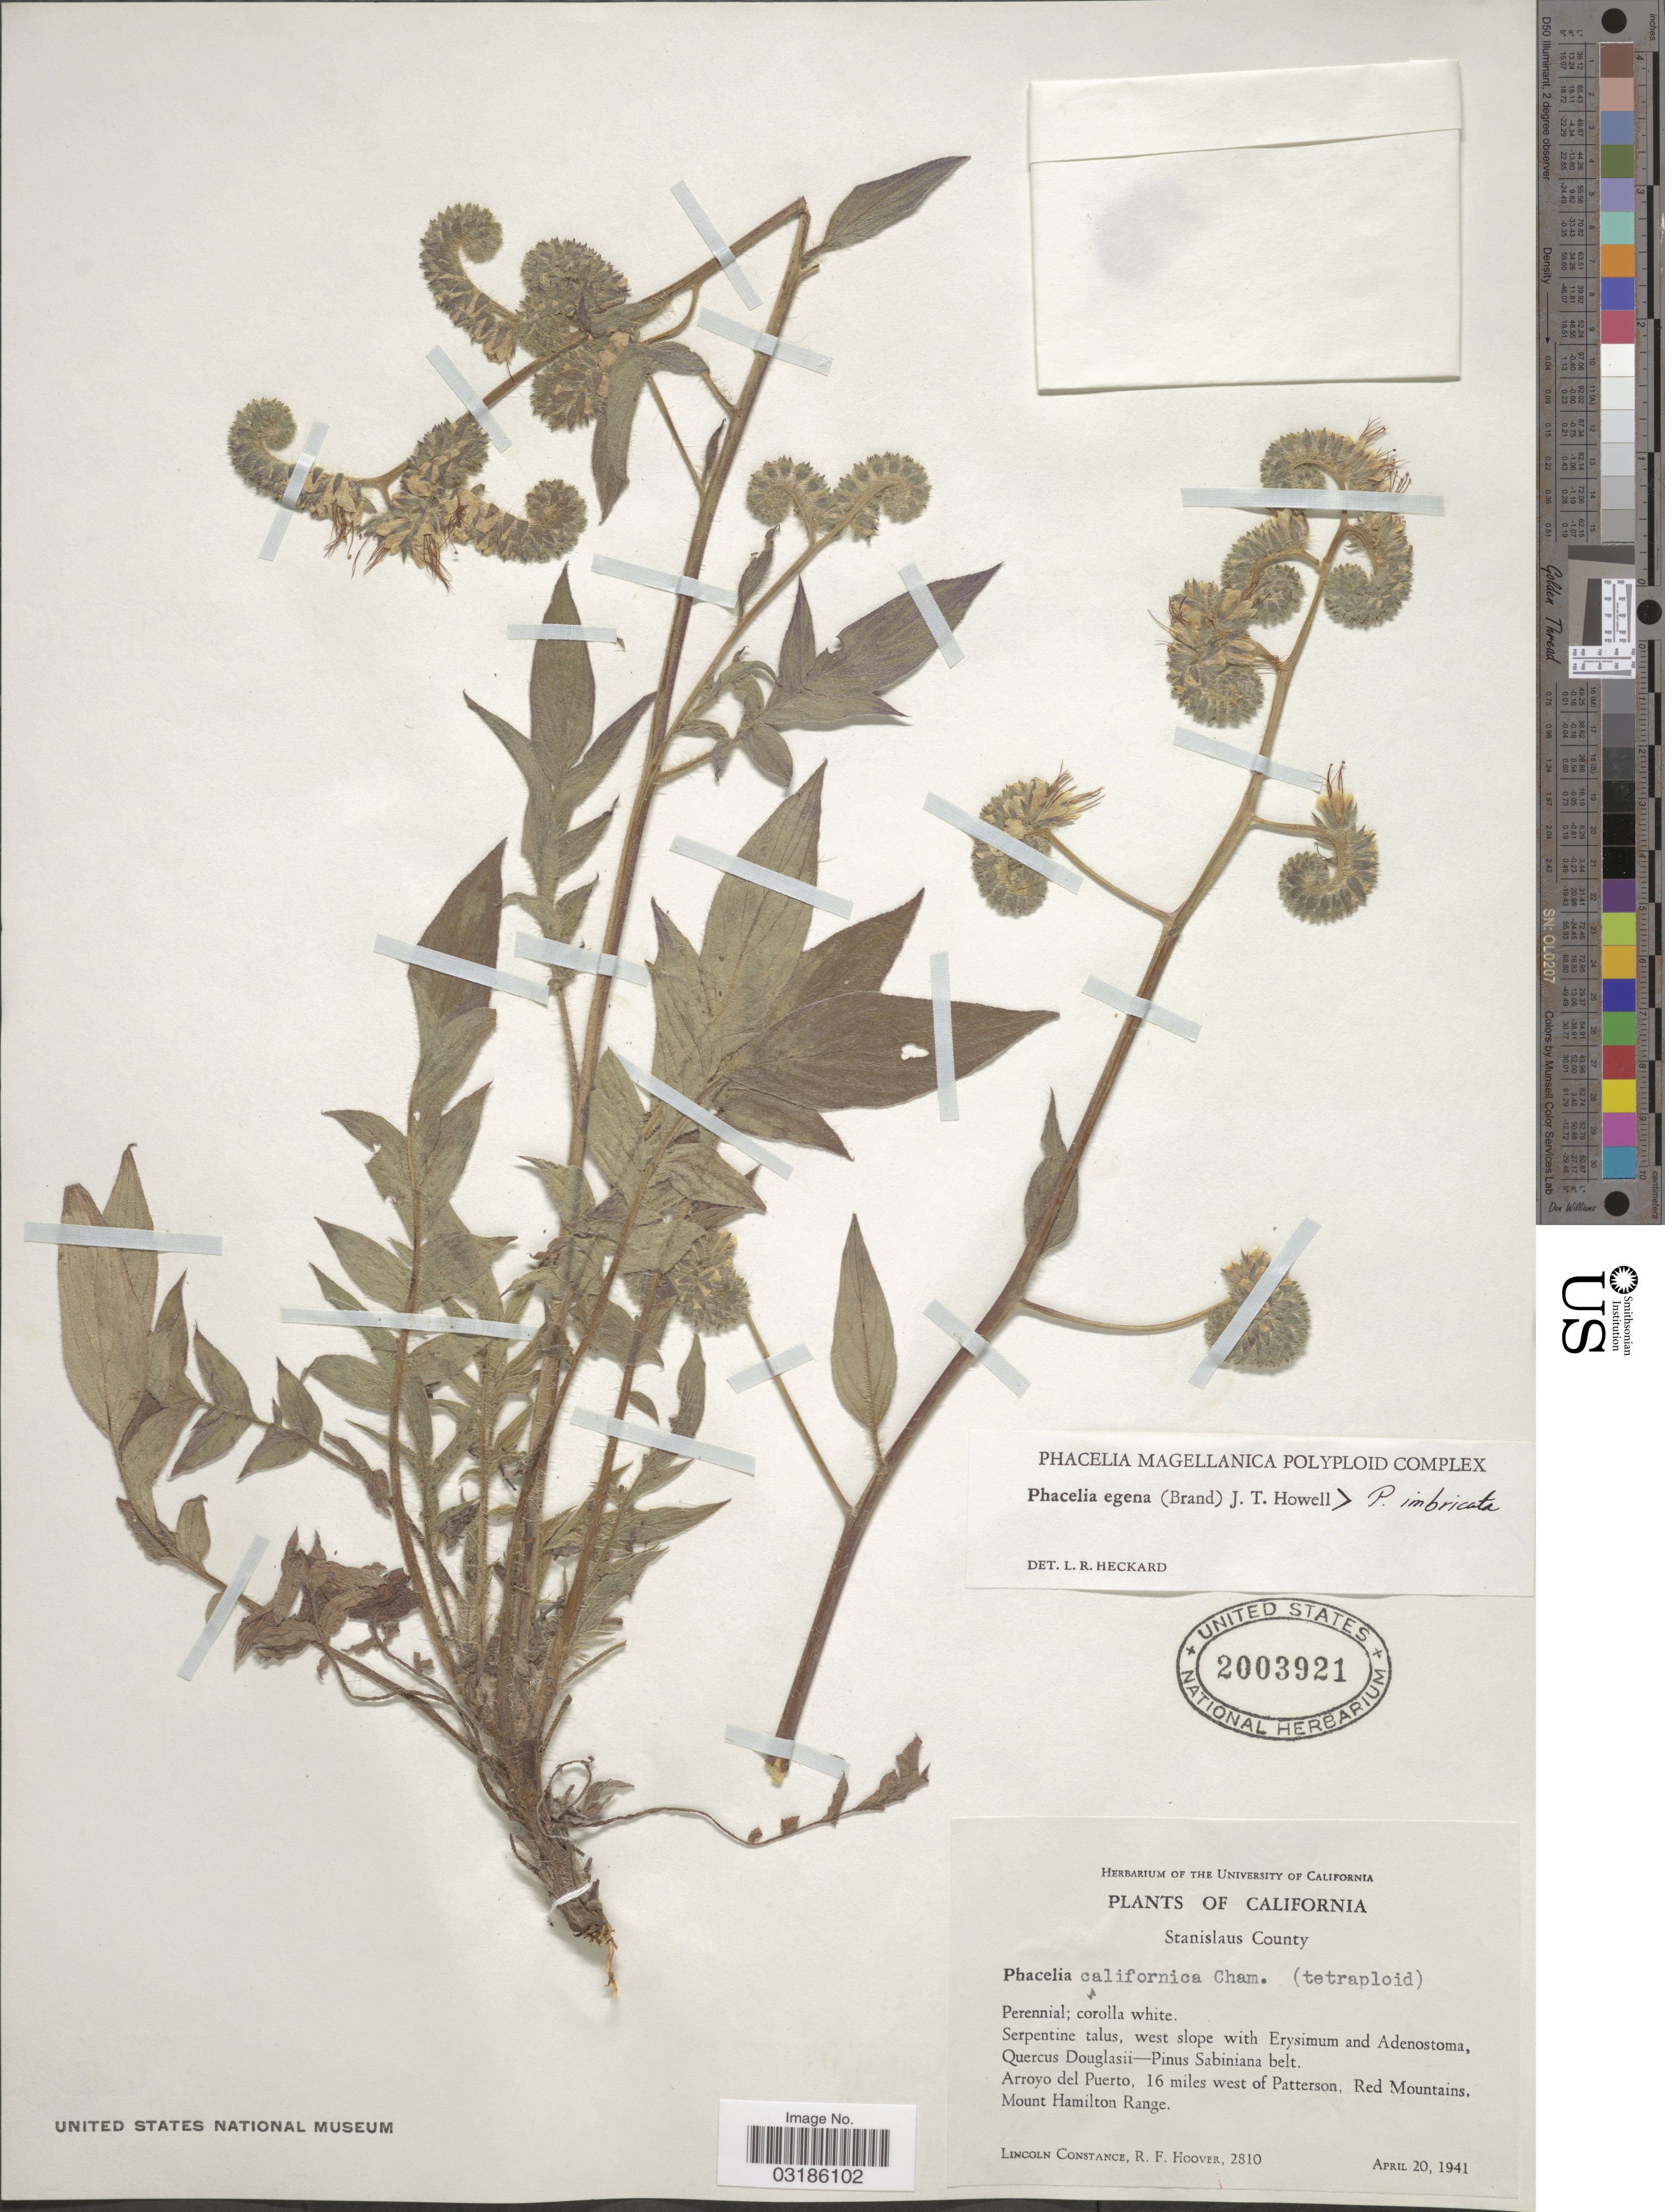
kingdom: Plantae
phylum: Tracheophyta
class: Magnoliopsida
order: Boraginales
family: Hydrophyllaceae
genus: Phacelia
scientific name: Phacelia egena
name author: (Brand) Howell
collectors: L. Constance & R. F. Hoover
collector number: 2810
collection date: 1941-04-20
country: United States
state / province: California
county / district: Stanislaus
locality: Stanislaus County. Arroyo del Puerto, 16 miles west of Patterson, Red Mountains, Mount Hamilton Range.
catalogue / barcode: US 2003921